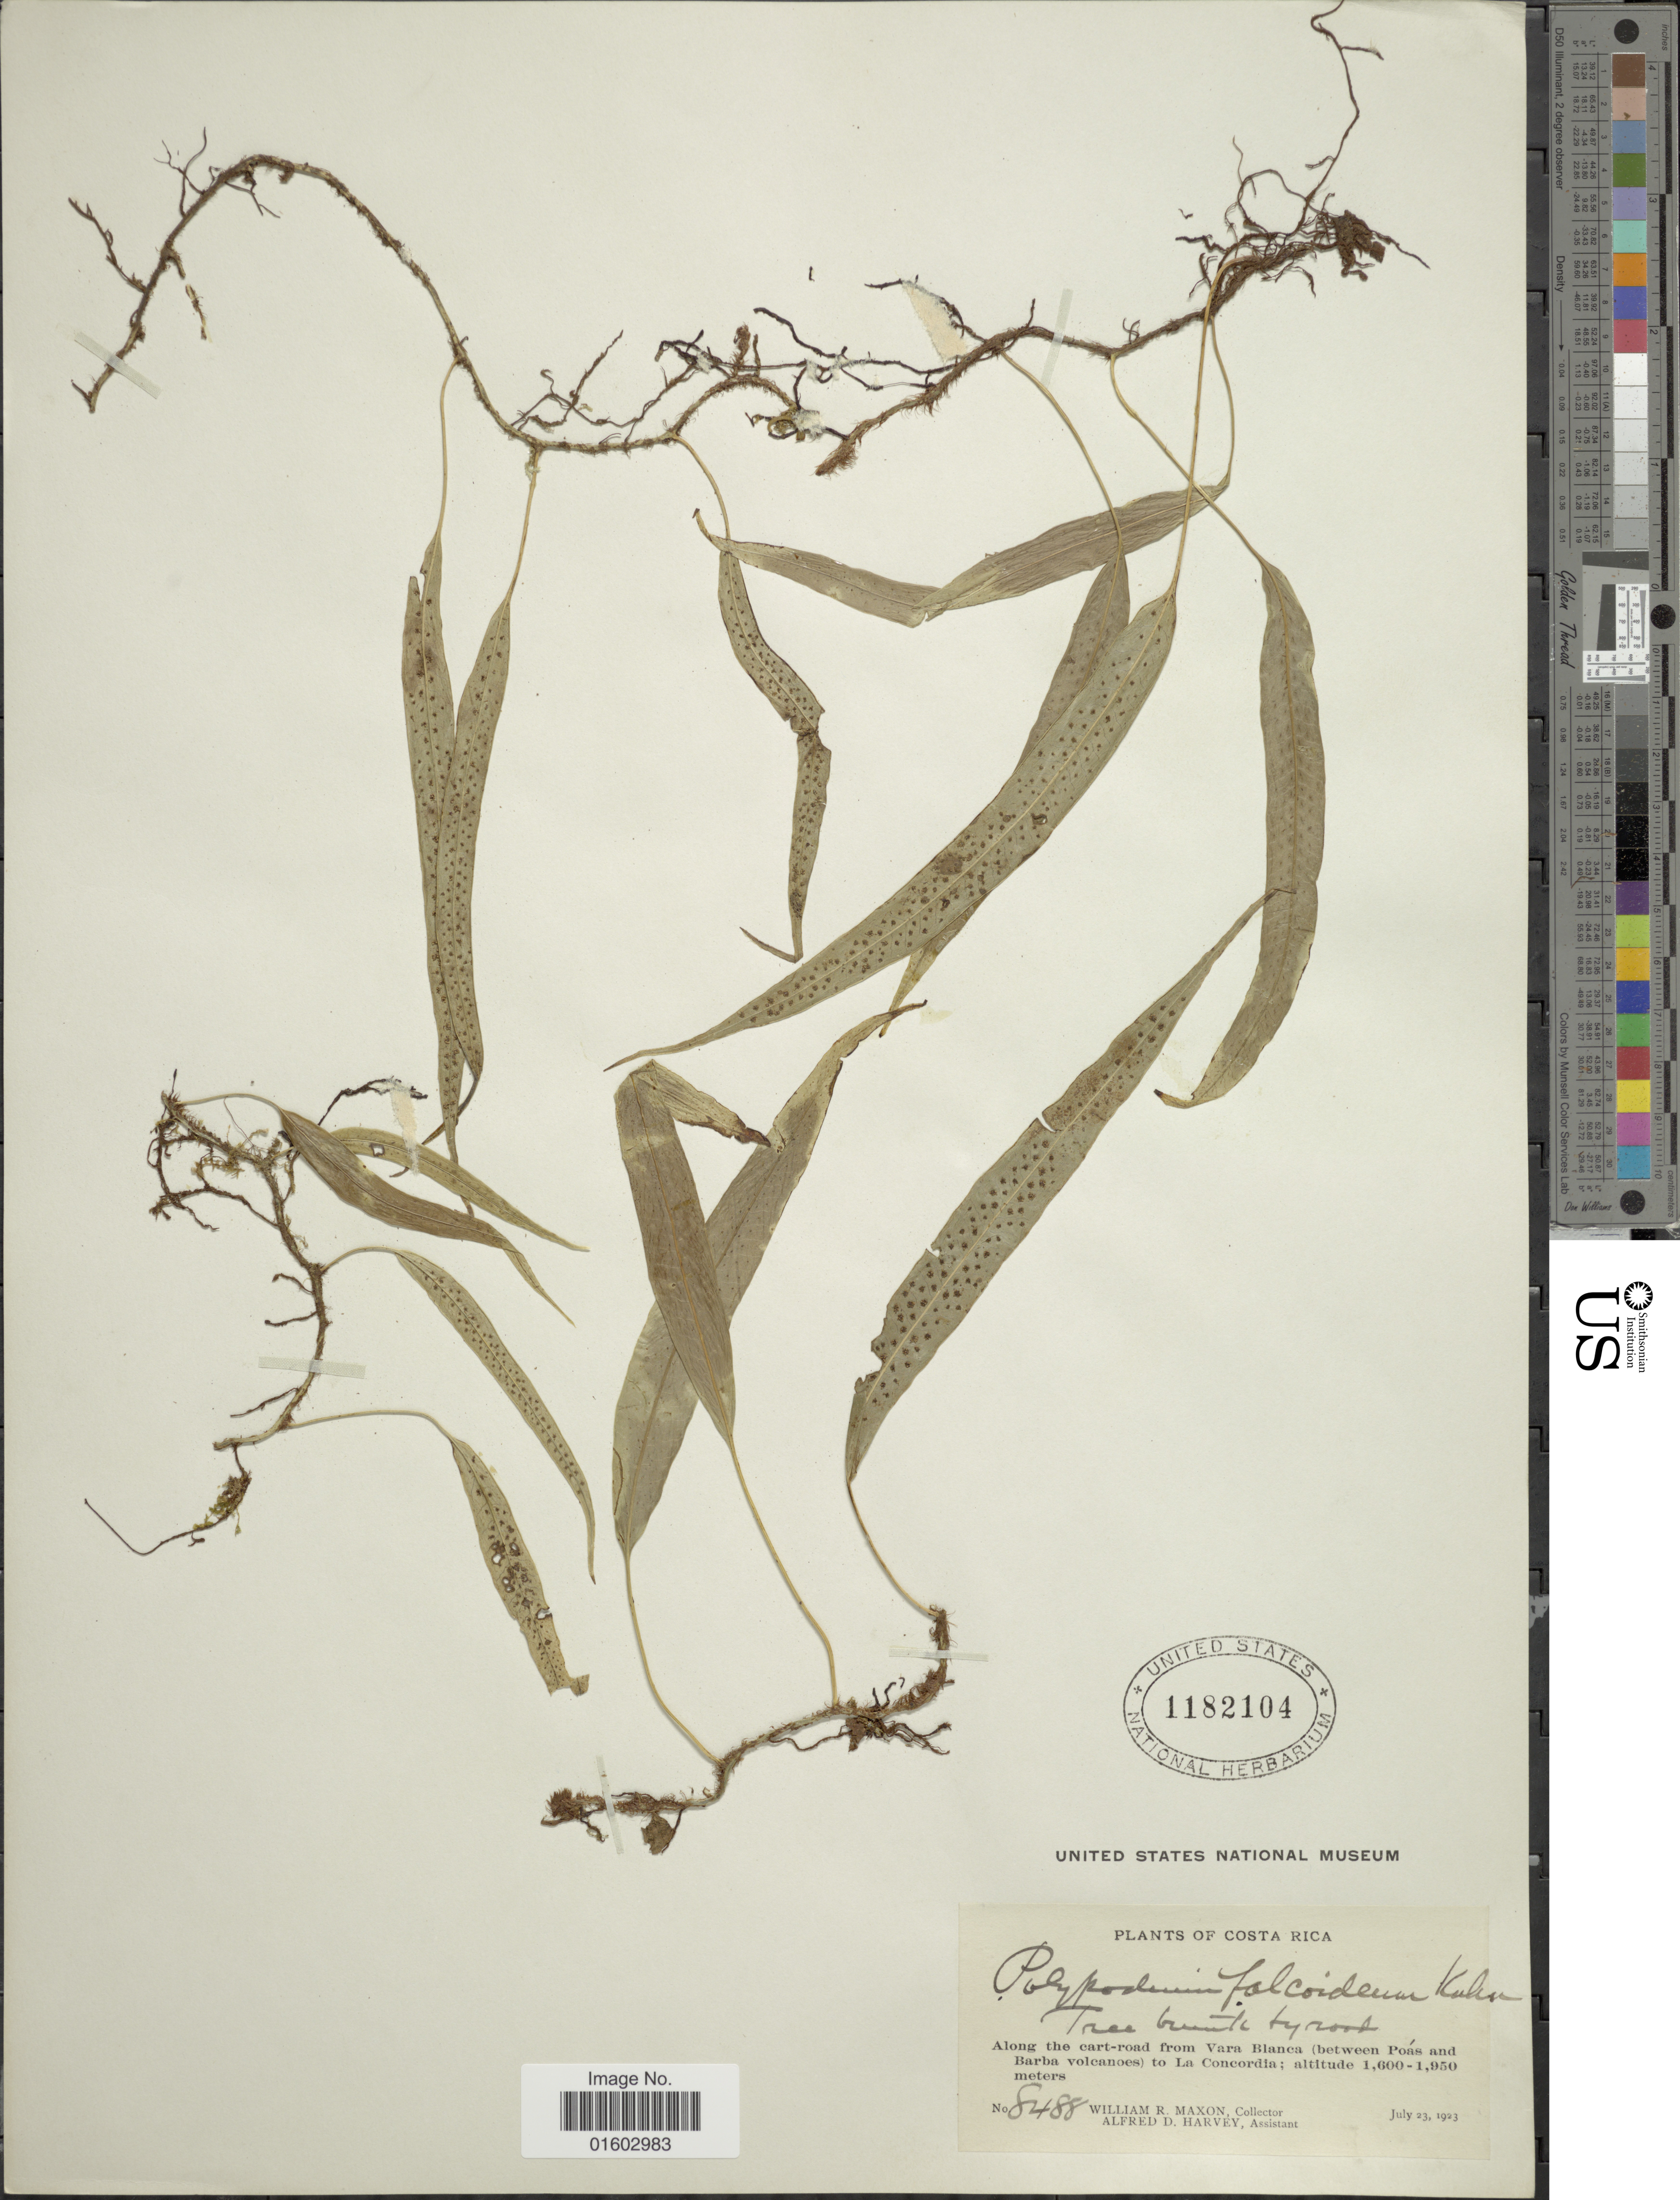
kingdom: Plantae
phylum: Tracheophyta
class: Polypodiopsida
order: Polypodiales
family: Polypodiaceae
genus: Campyloneurum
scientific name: Campyloneurum falcoideum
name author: (Kuhn ex Hieron.) M. Mey. ex Lellinger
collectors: W. R. Maxon & A. D. Harvey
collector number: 8488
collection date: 1923-07-23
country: Costa Rica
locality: Along the cart-road from Vara Blanca (between Poas and Barba volcanos) to la Concordia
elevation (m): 1600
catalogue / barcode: US 1182104